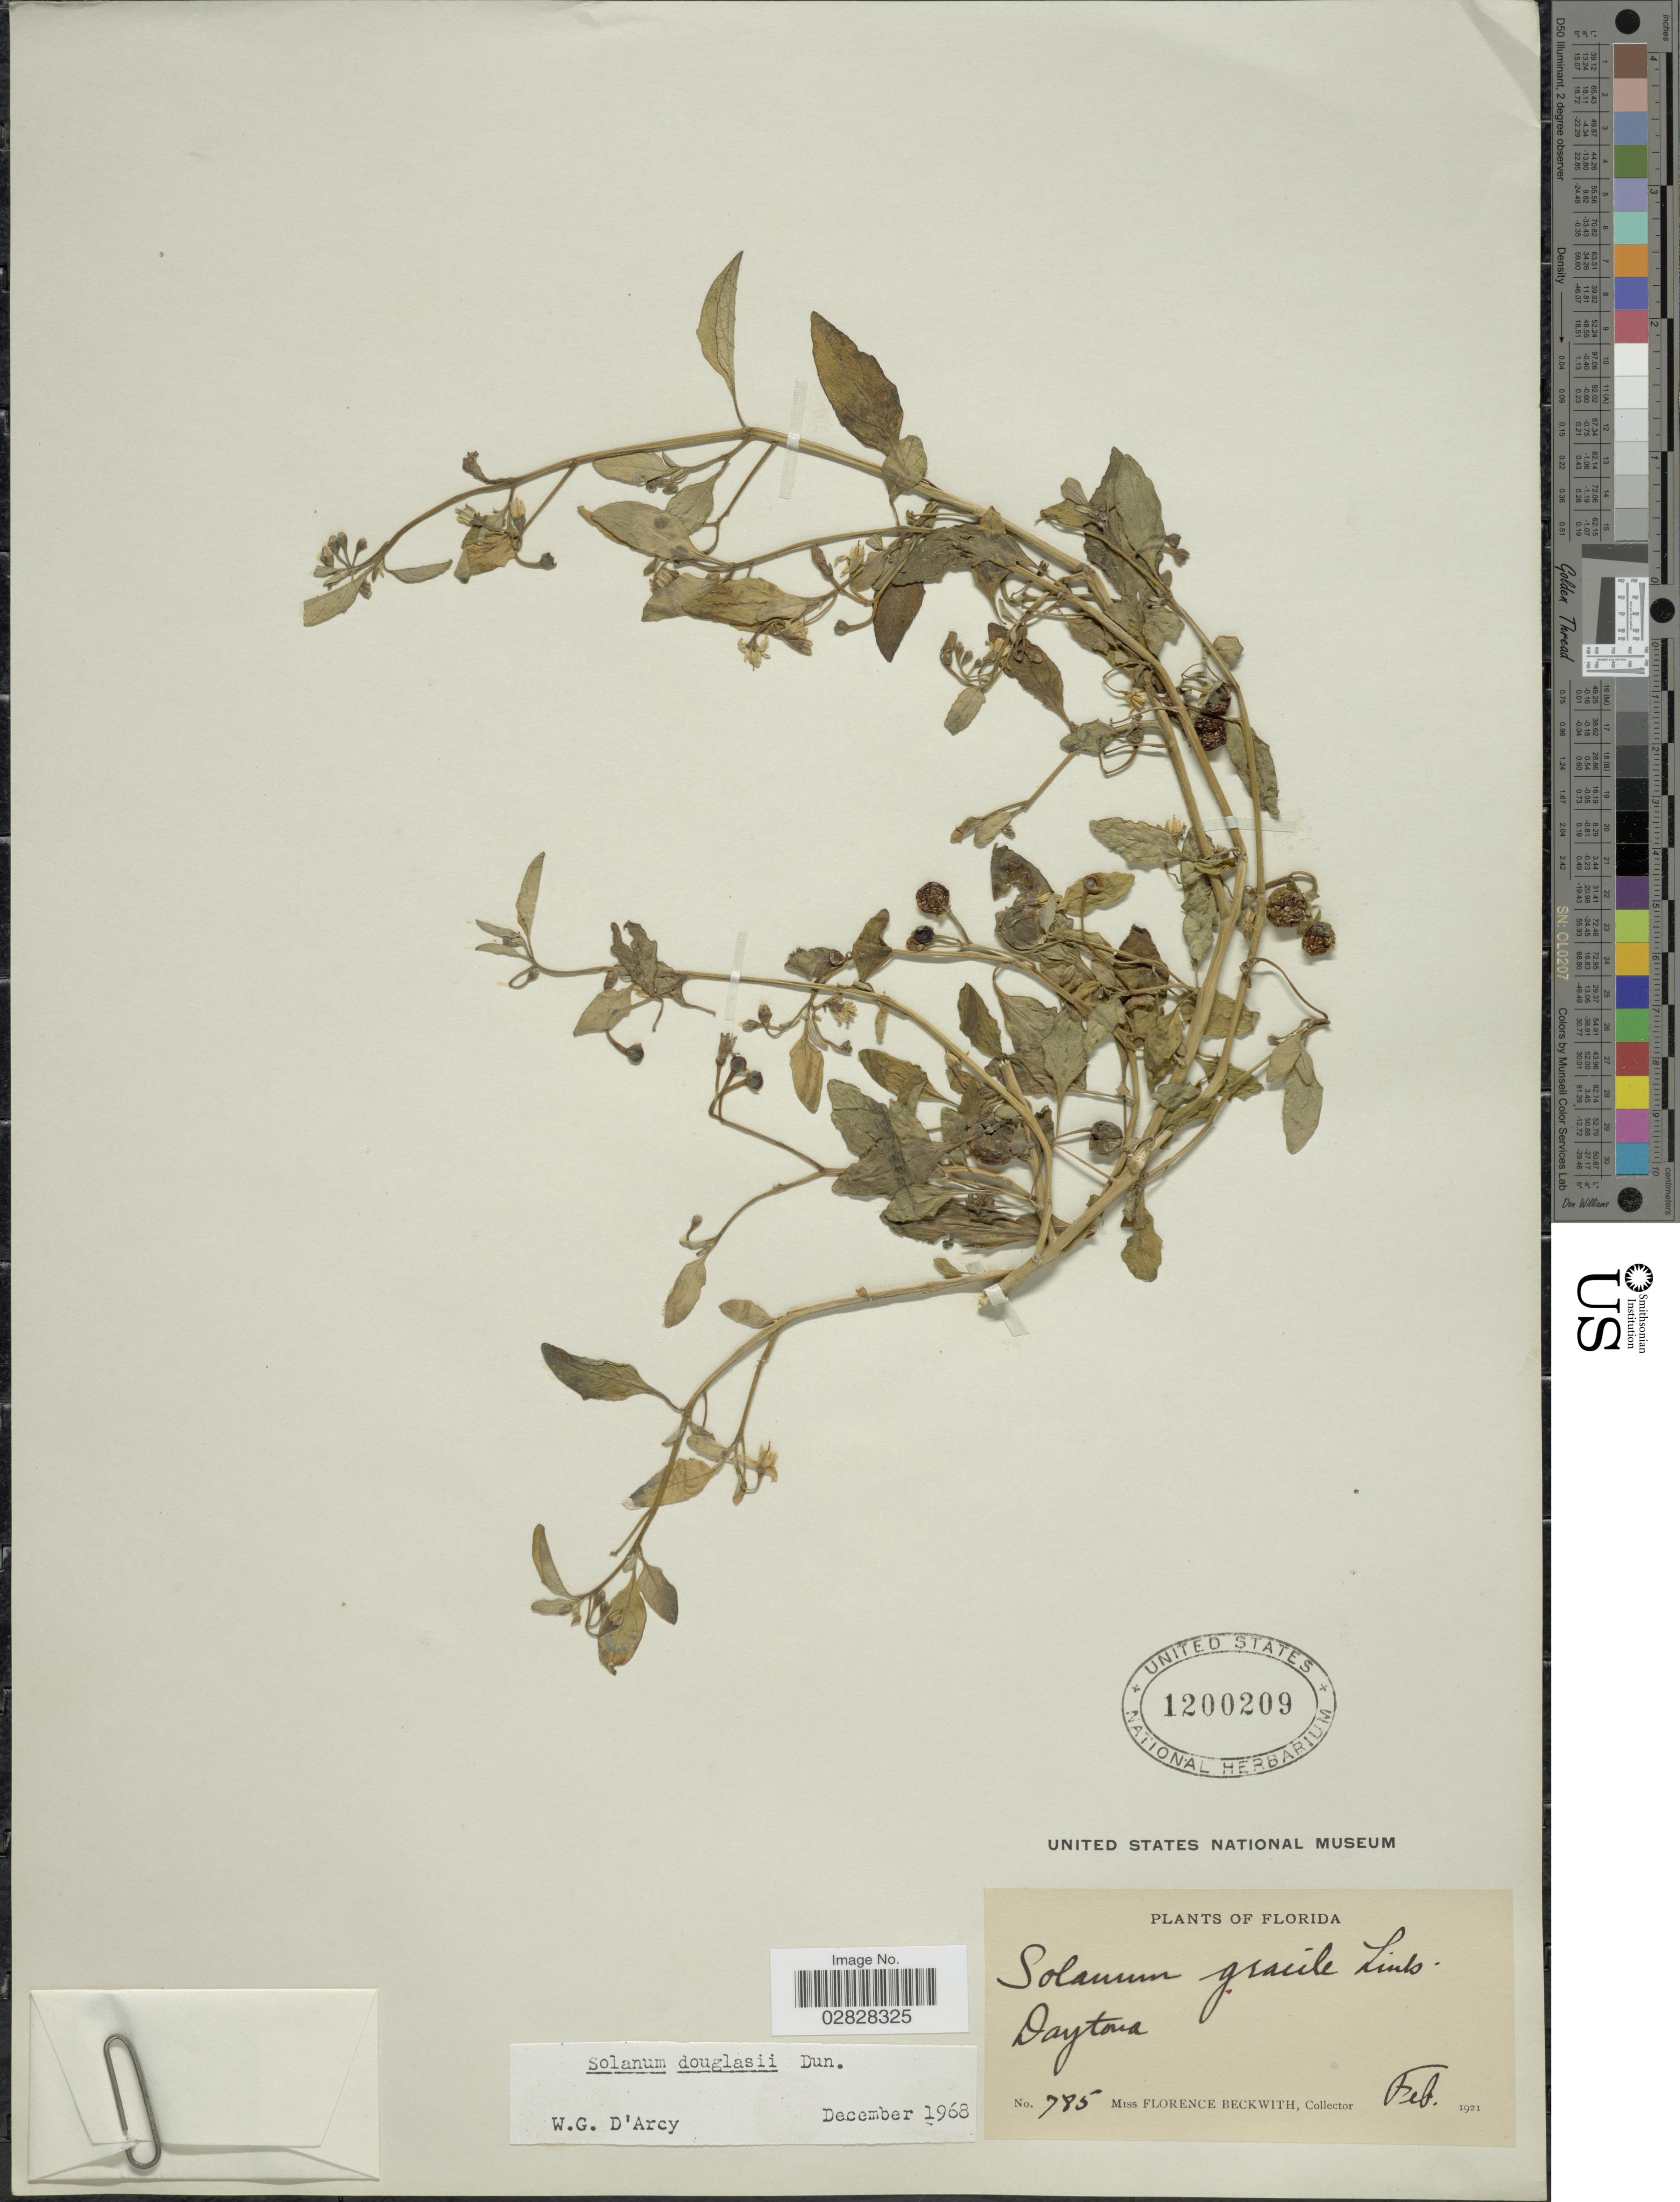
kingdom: Plantae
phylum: Tracheophyta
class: Magnoliopsida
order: Solanales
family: Solanaceae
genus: Solanum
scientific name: Solanum douglasii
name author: Dunal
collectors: F. Beckwith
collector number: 785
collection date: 1921-02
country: United States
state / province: Florida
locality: Daytona.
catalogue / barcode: US 1200209